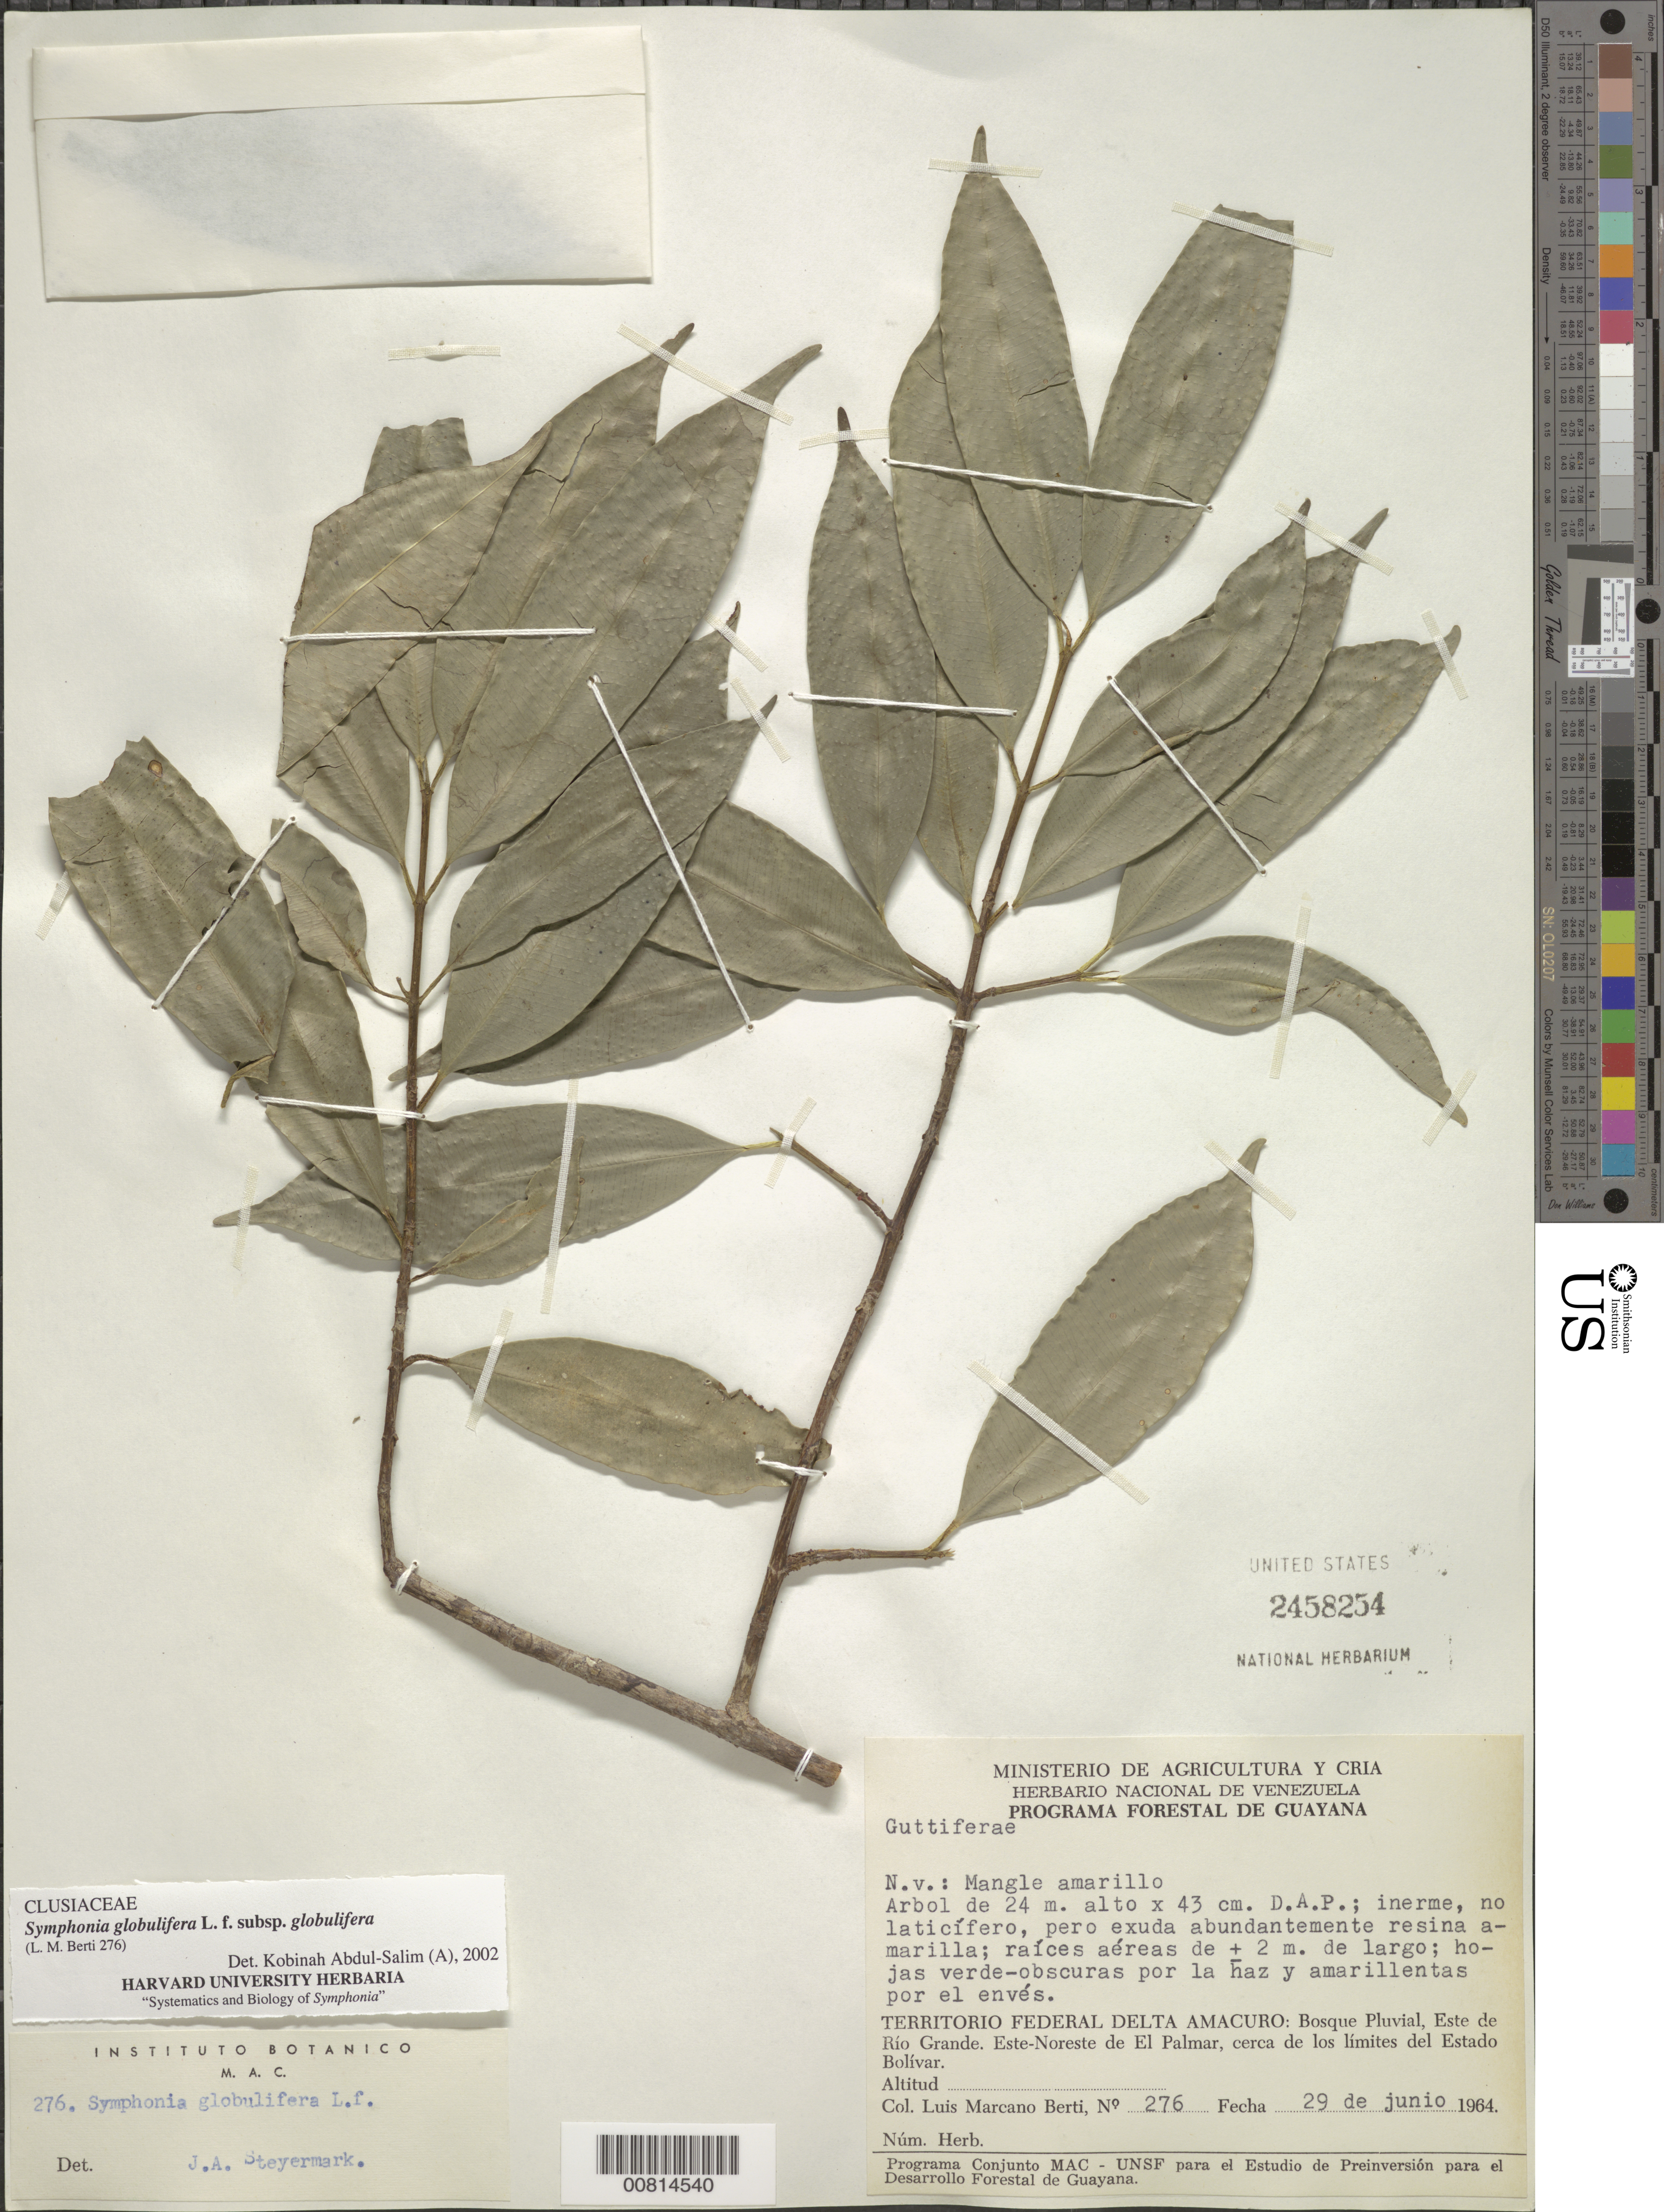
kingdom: Plantae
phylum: Tracheophyta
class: Magnoliopsida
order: Malpighiales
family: Clusiaceae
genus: Symphonia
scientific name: Symphonia globulifera subsp. globulifera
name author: L. f.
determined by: Abdul-Salim, K.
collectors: L. Marcano-Berti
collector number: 276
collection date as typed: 29-Jun-64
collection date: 1964-06-29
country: Venezuela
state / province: Delta Amacuro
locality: Este de Río Grande, ENE de El Palmar, cerca de los limites del Estado Bolívar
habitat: Bosque pluvial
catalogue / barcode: US 2458254